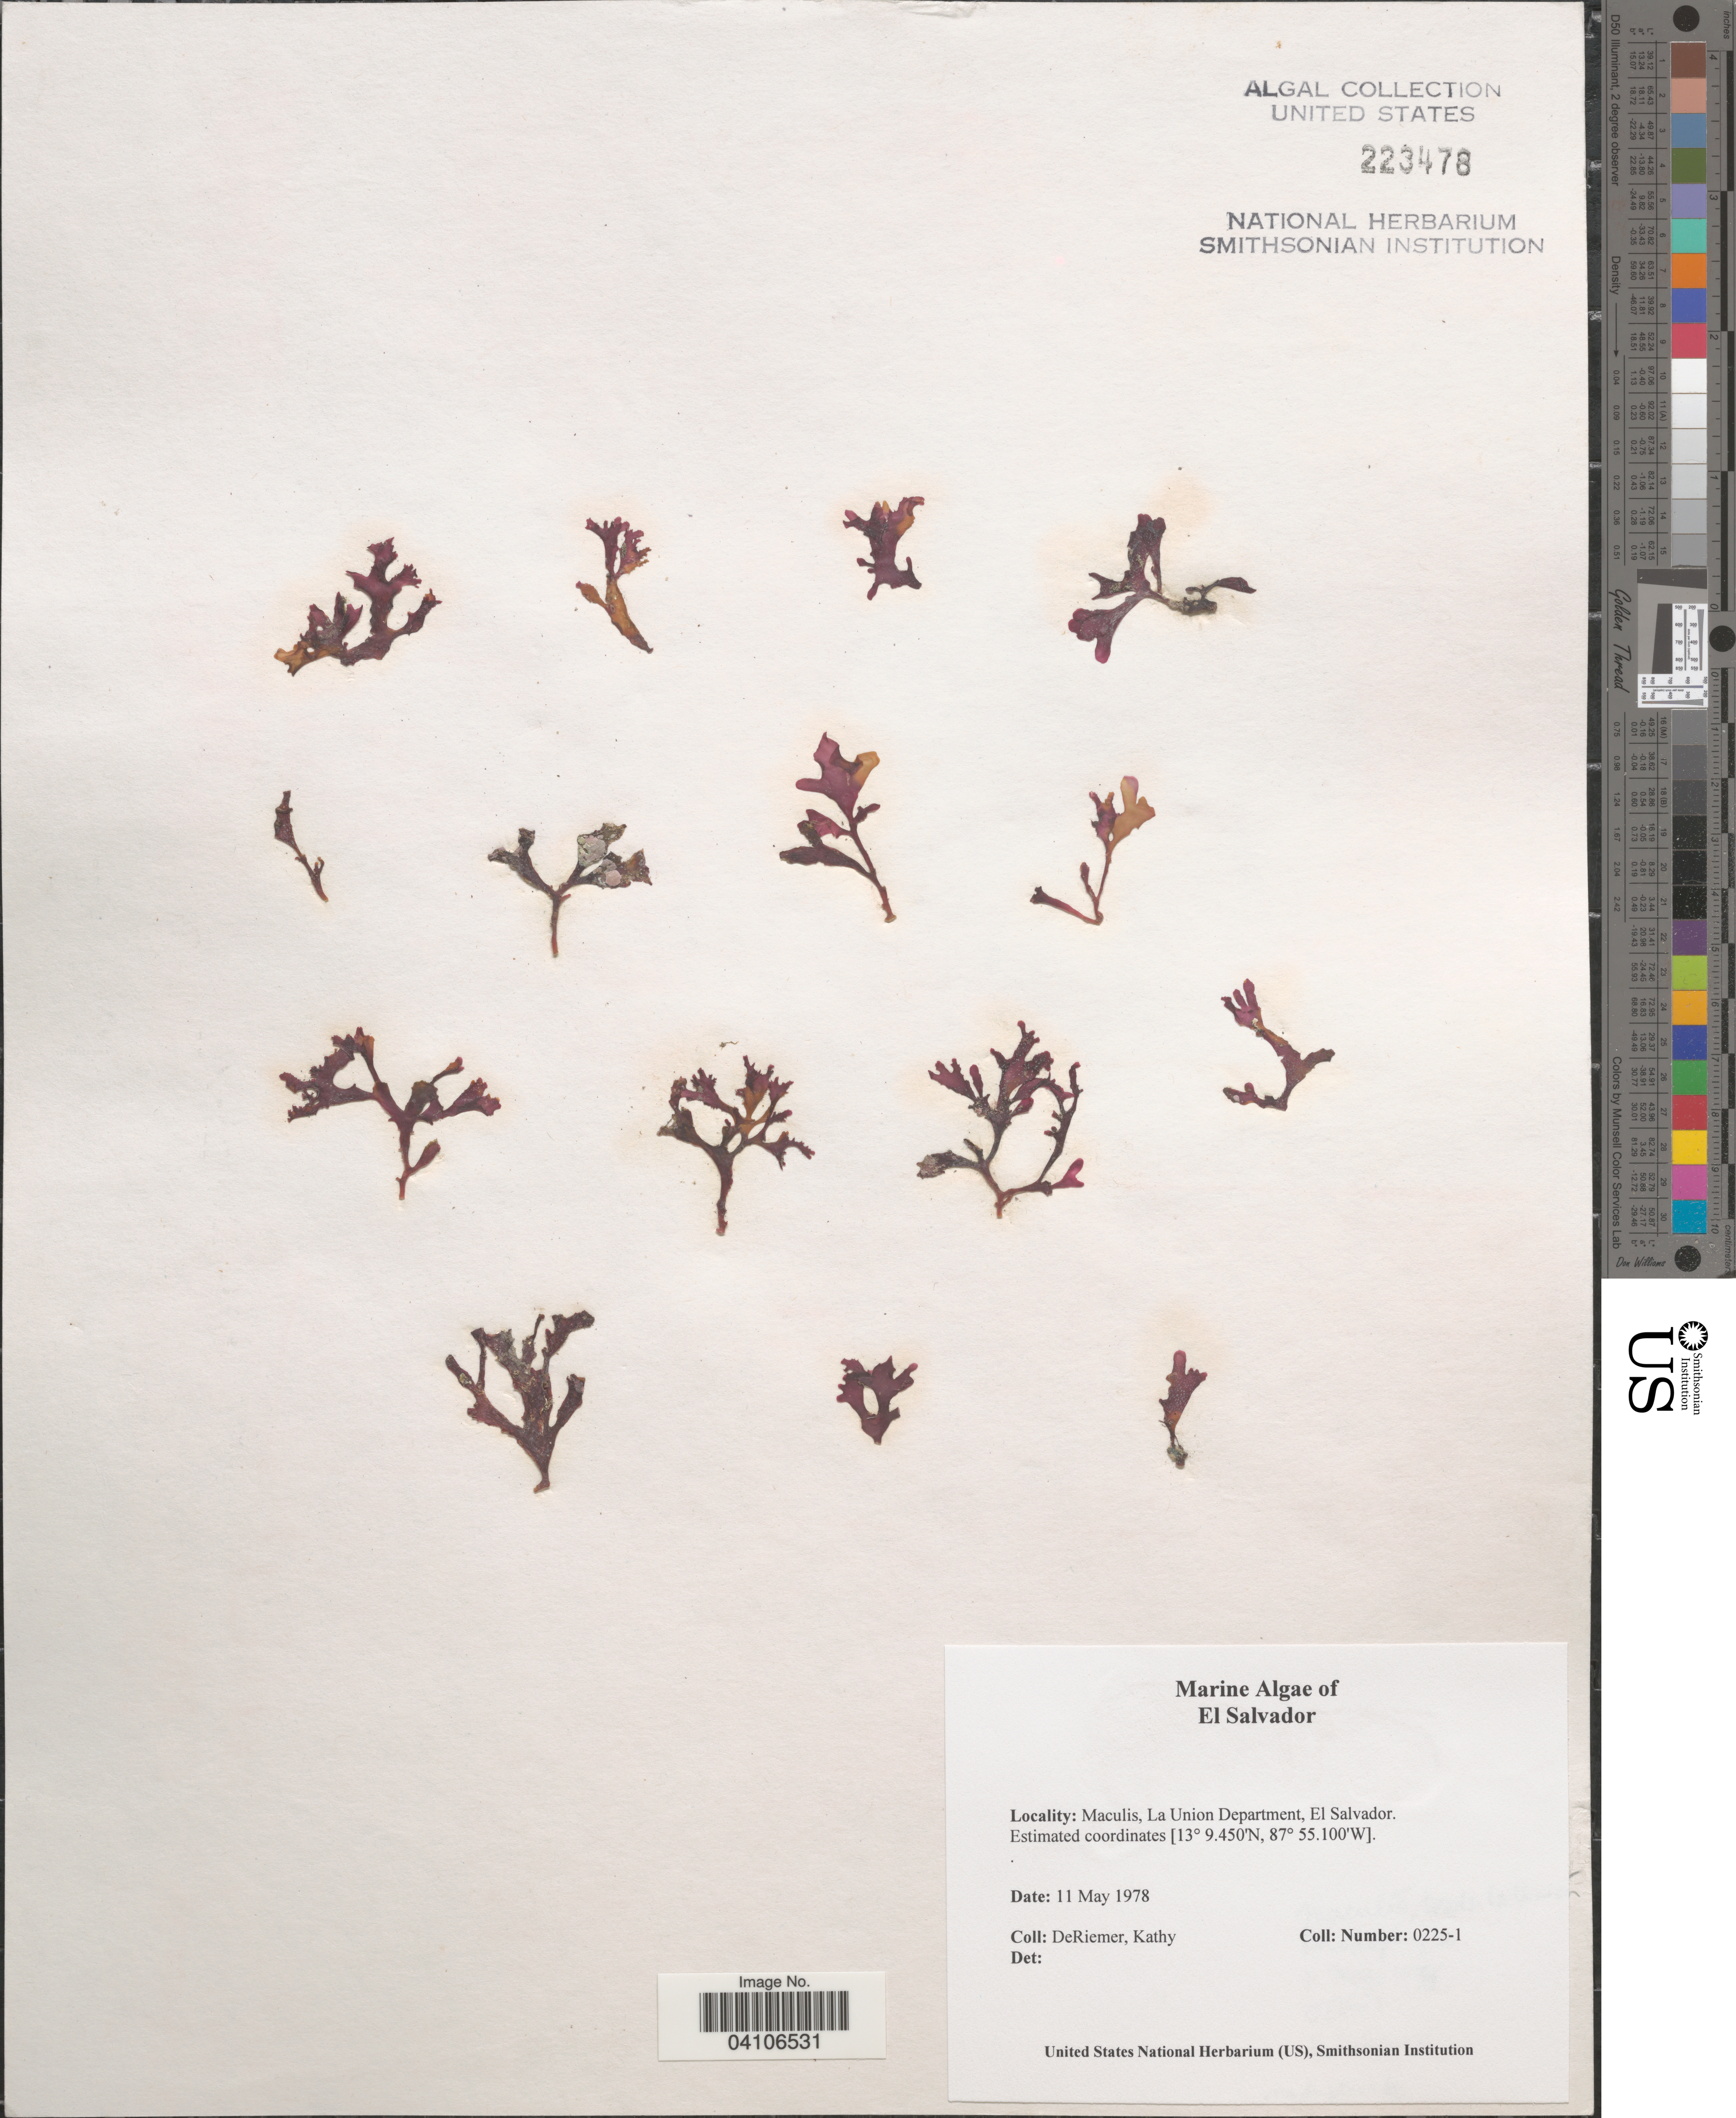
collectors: K. DeRiemer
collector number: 0225-1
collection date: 1978-05-11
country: El Salvador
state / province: La Union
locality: Maculis, La Union Department.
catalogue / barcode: US 223478